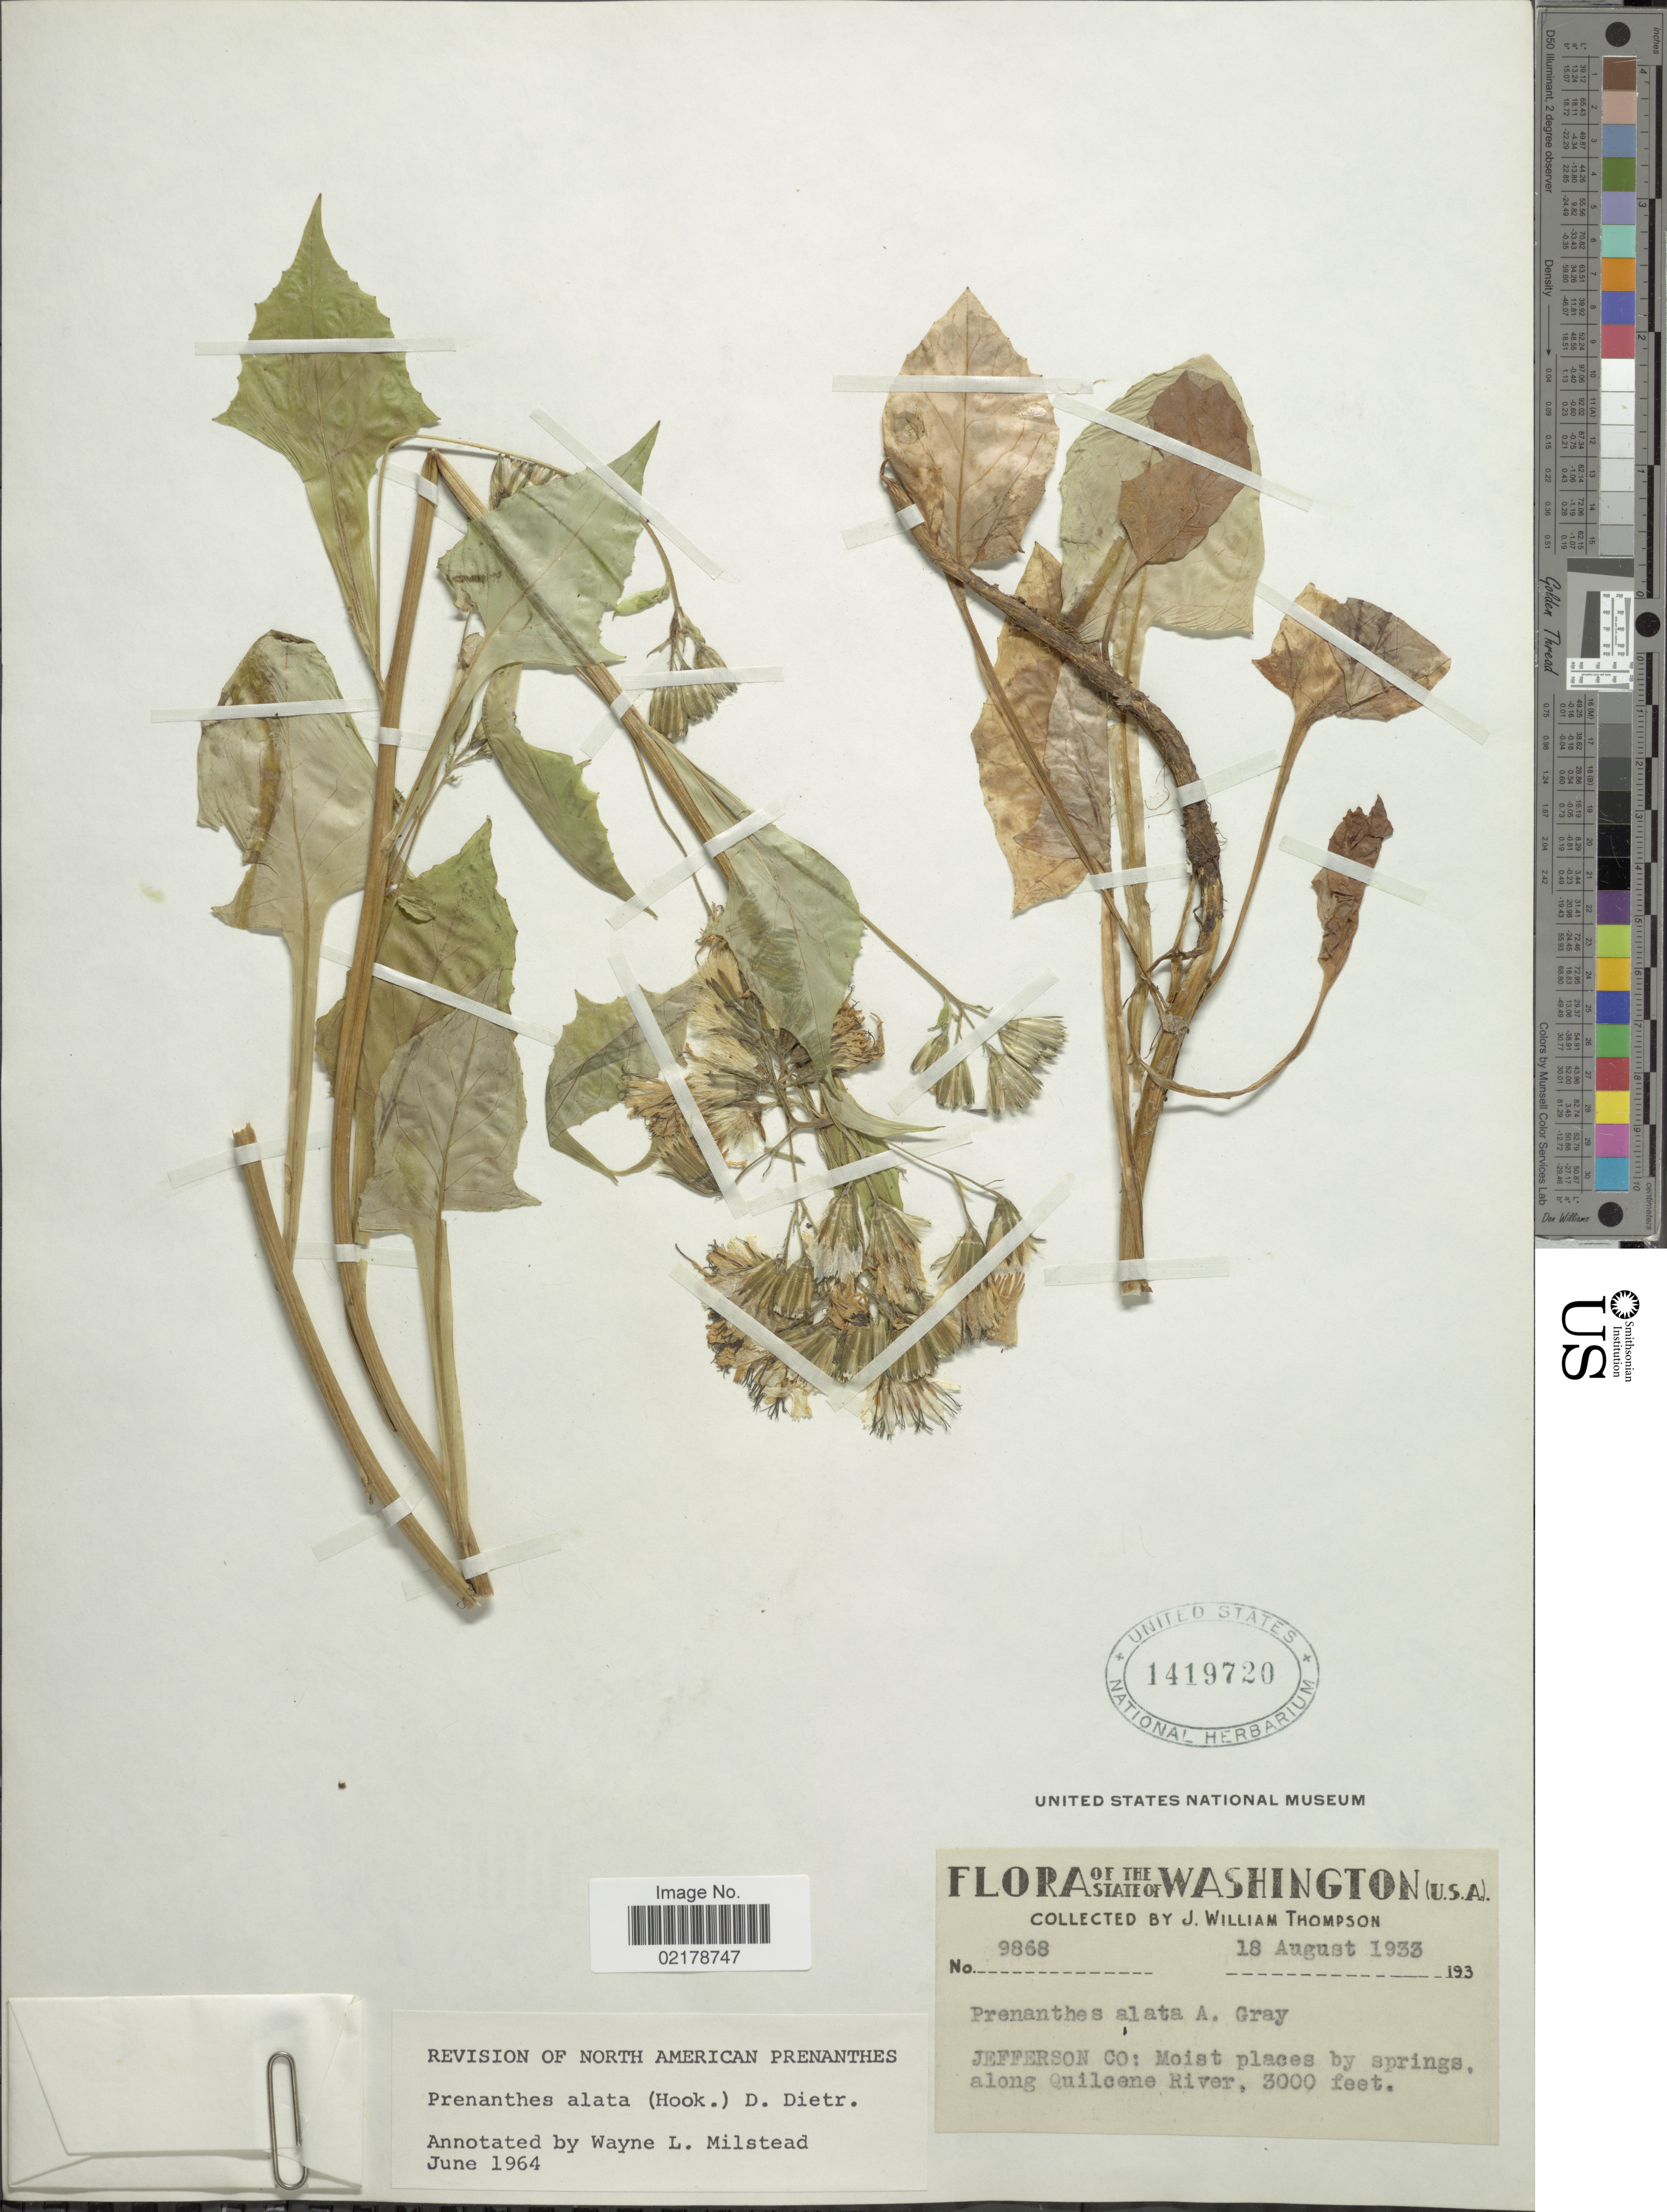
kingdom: Plantae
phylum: Tracheophyta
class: Magnoliopsida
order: Asterales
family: Asteraceae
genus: Nabalus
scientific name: Nabalus alatus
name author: Hook.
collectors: J. W. Thompson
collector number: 9868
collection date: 1933-08-18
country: United States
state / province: Washington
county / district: Jefferson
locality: State of Washington (U.S.A.). Jefferson Co.: Moist places by springs, along Quilcene River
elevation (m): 914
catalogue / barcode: US 1419720